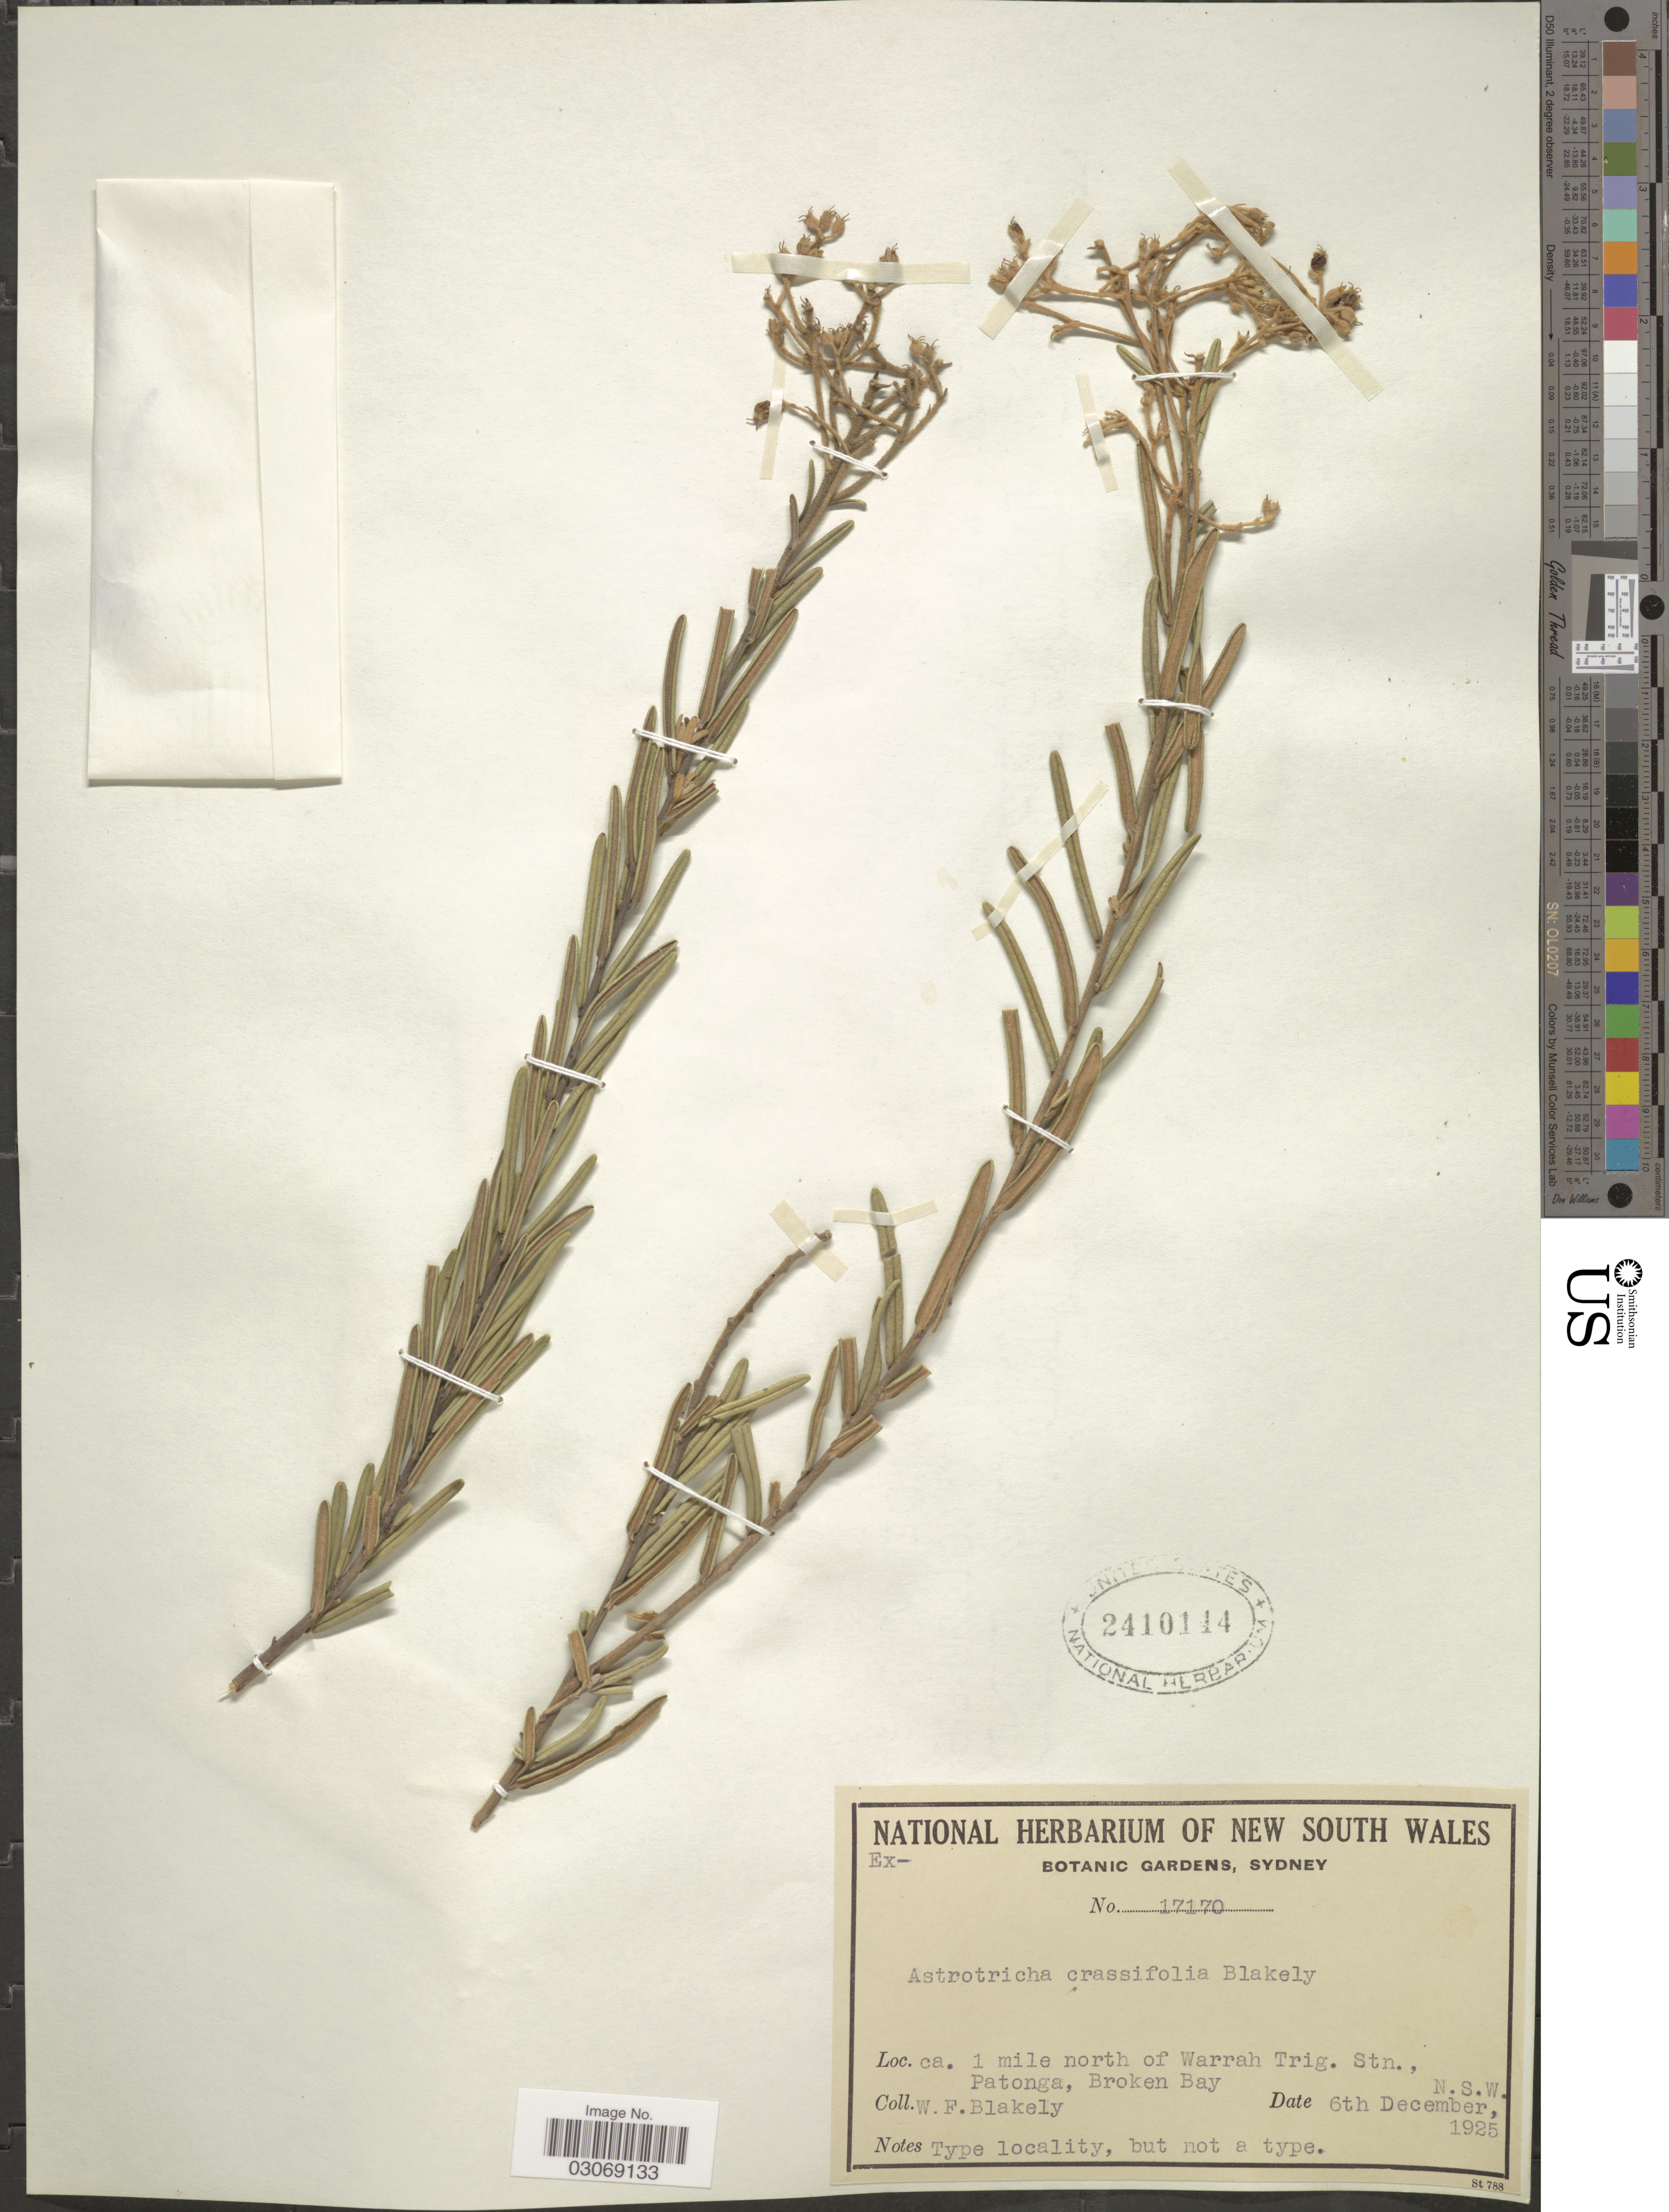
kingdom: Plantae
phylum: Tracheophyta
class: Magnoliopsida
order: Apiales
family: Araliaceae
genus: Astrotricha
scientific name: Astrotricha crassifolia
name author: Blakely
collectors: W. Blakely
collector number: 17170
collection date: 1925-12-06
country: Australia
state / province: New South Wales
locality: Ca. 1 mile north of Warrah Trig. Stn., Patonga, Broken Bay.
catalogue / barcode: US 2410144